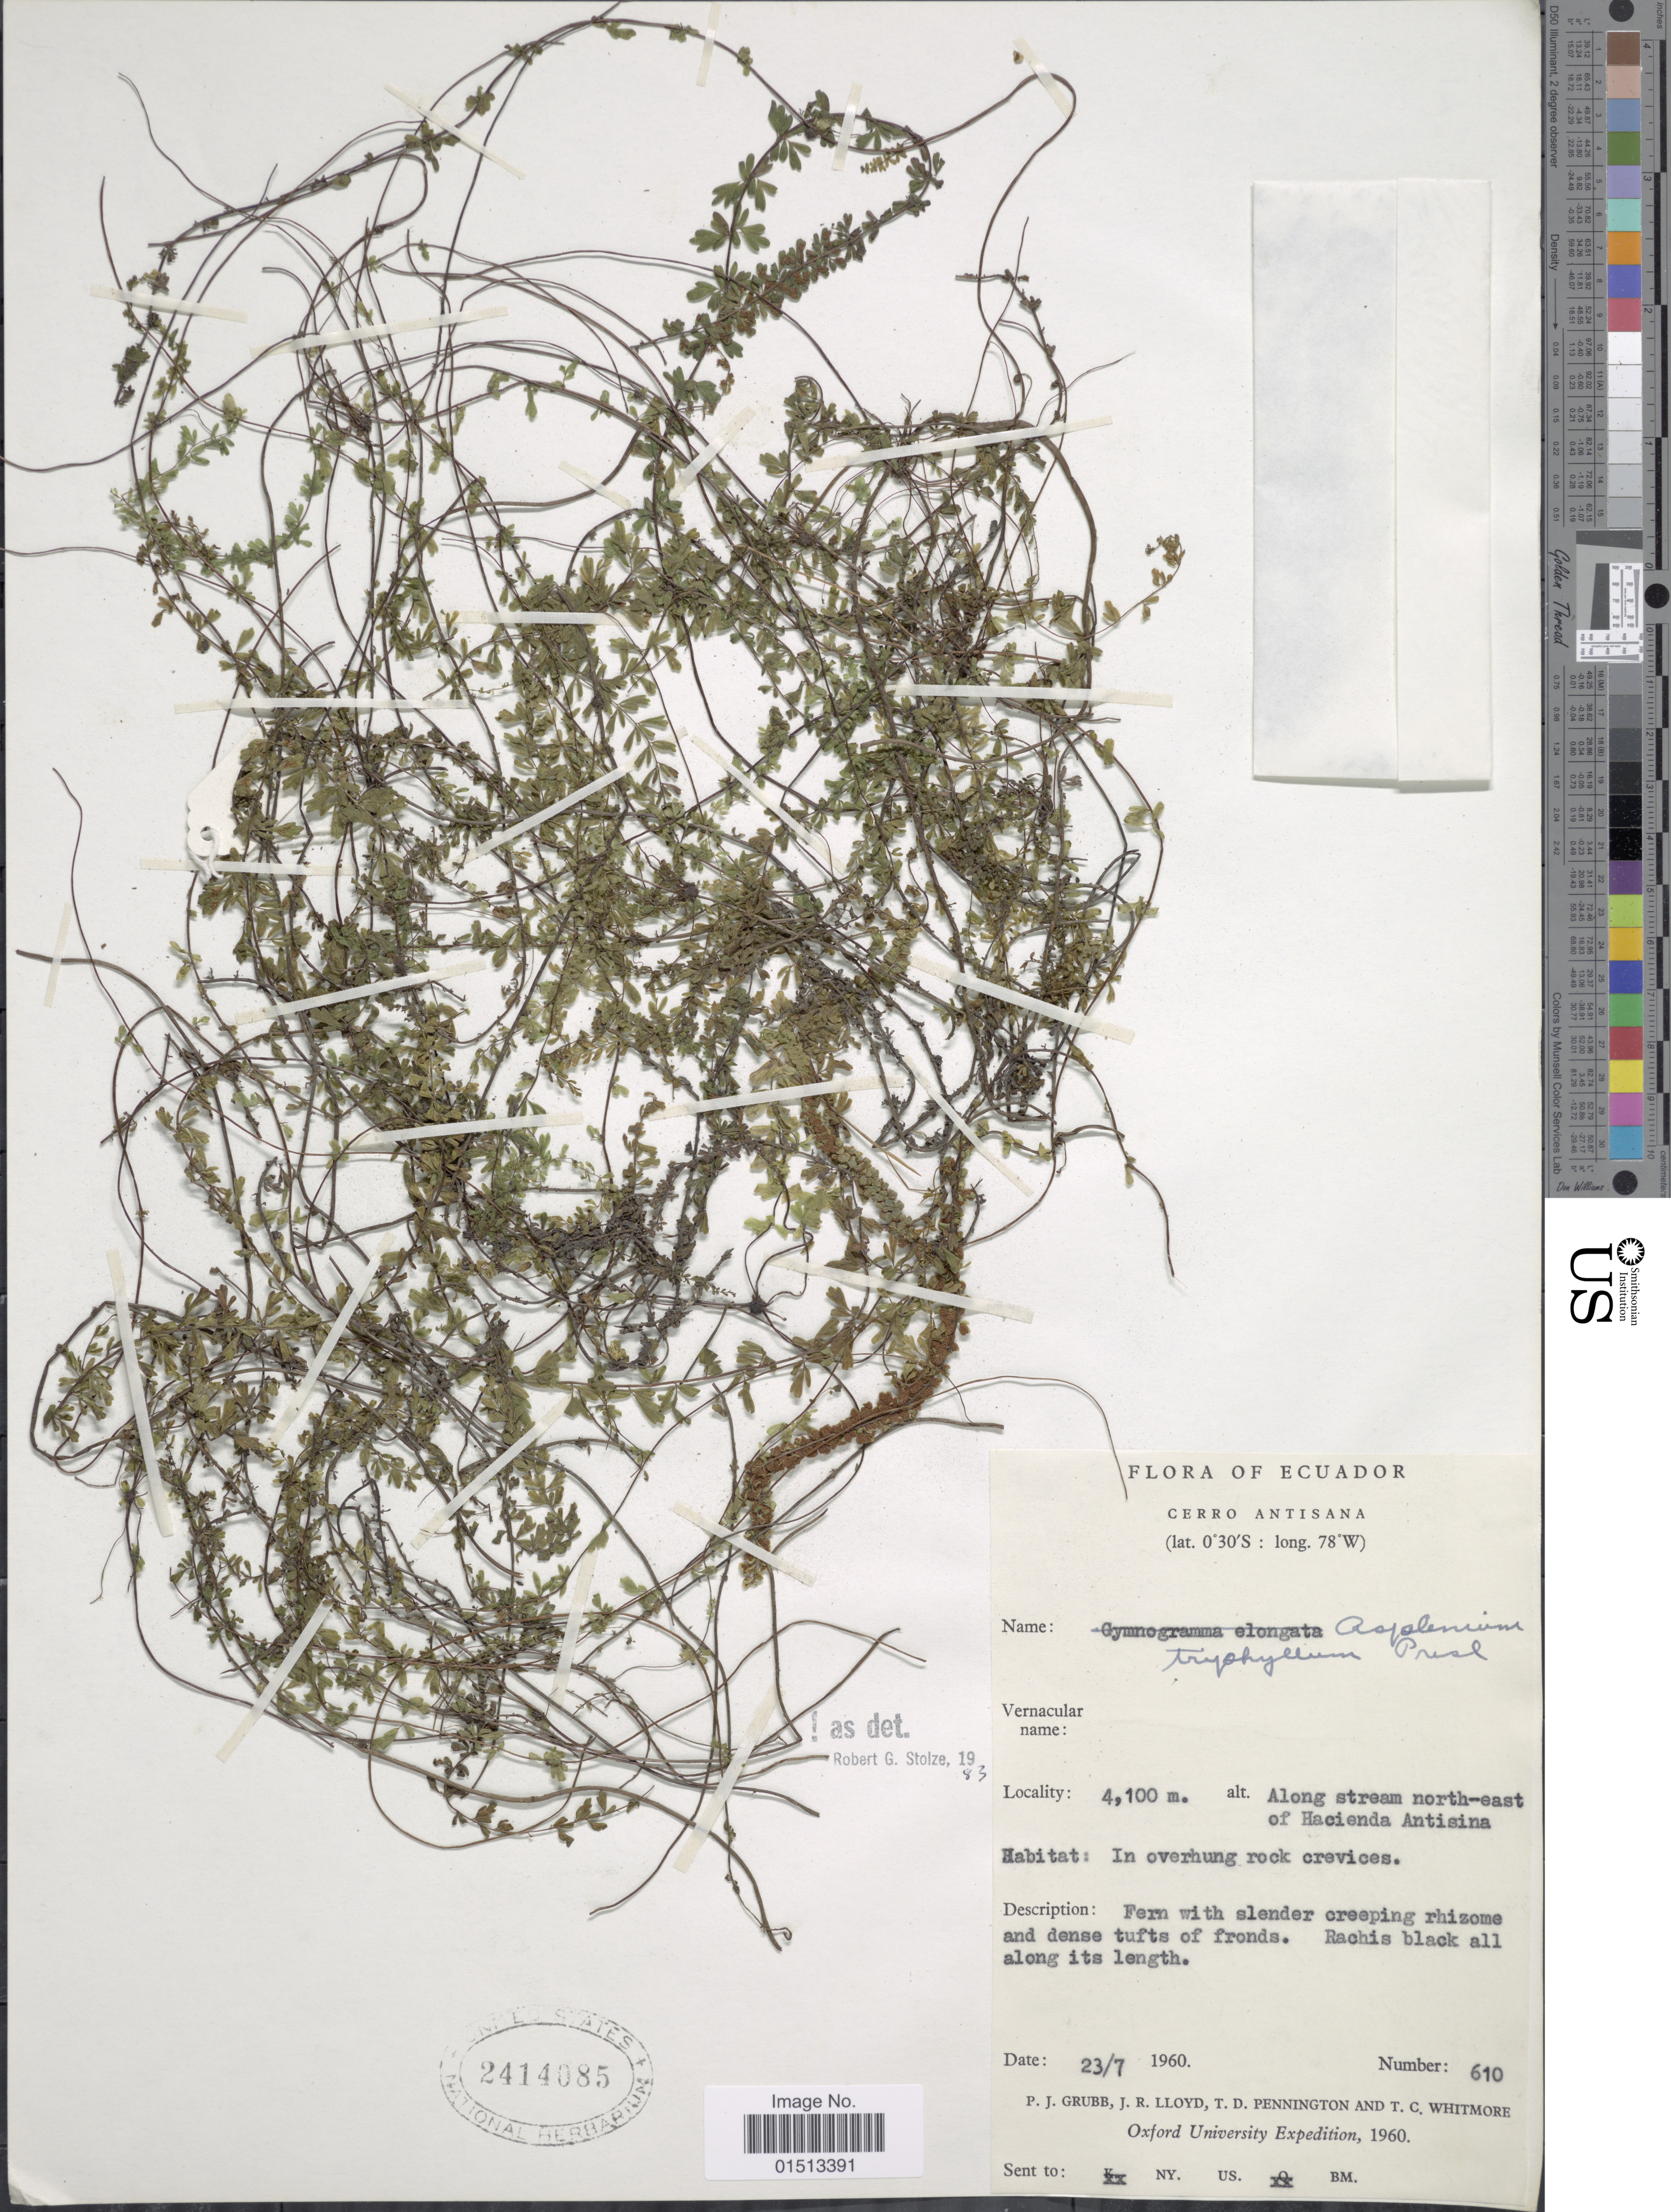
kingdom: Plantae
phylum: Tracheophyta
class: Polypodiopsida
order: Polypodiales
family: Aspleniaceae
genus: Asplenium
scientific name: Asplenium triphyllum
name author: C. Presl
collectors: P. J. Grubb, J. R. Lloyd, T. D. Pennington & T. C. Whitmore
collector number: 610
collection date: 1960-07-23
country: Ecuador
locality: Cerro Antisana, along stream north-east of Hacienda Antisana.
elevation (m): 4100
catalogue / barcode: US 2414085